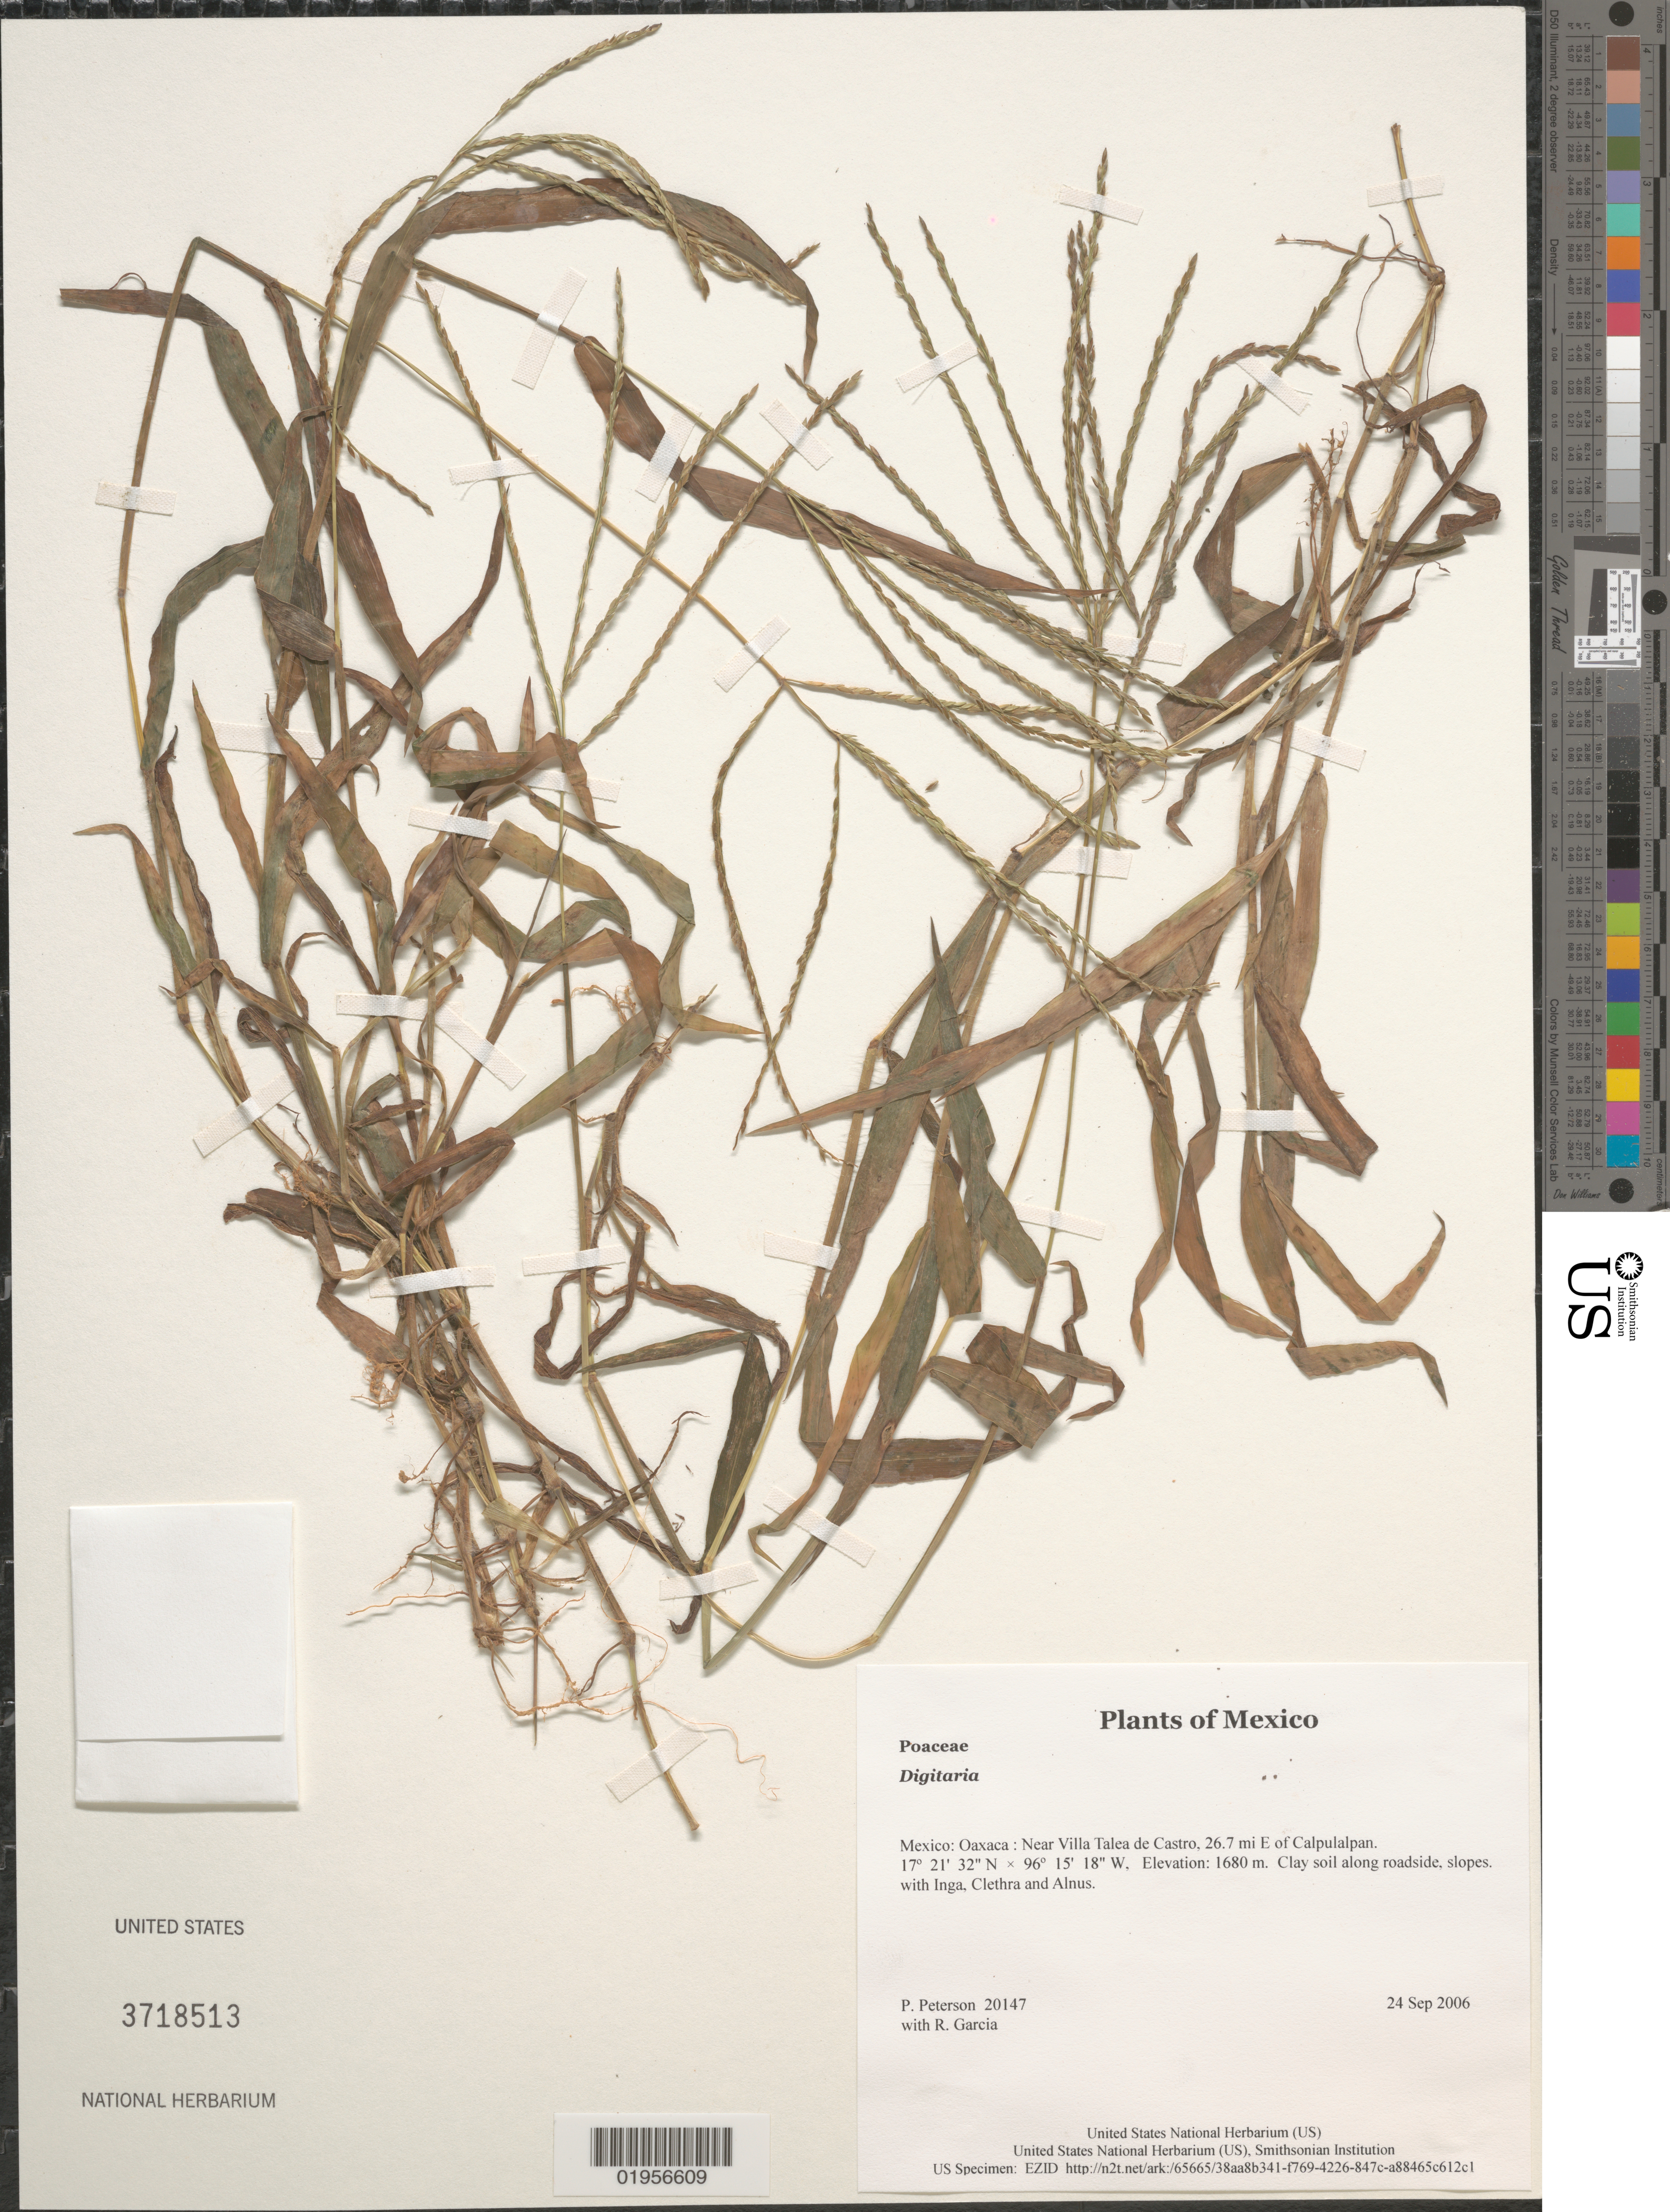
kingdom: Plantae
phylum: Tracheophyta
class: Liliopsida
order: Poales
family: Poaceae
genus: Digitaria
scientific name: Digitaria sp.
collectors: P. M. Peterson & R. Garcia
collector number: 20147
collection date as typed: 24 Sep 2006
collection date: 2006-09-24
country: Mexico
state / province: Oaxaca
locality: Near Villa Talea de Castro, 26.7 mi E of Calpulalpan.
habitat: Clay soil along roadside, slopes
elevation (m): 1680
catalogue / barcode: US 3718513